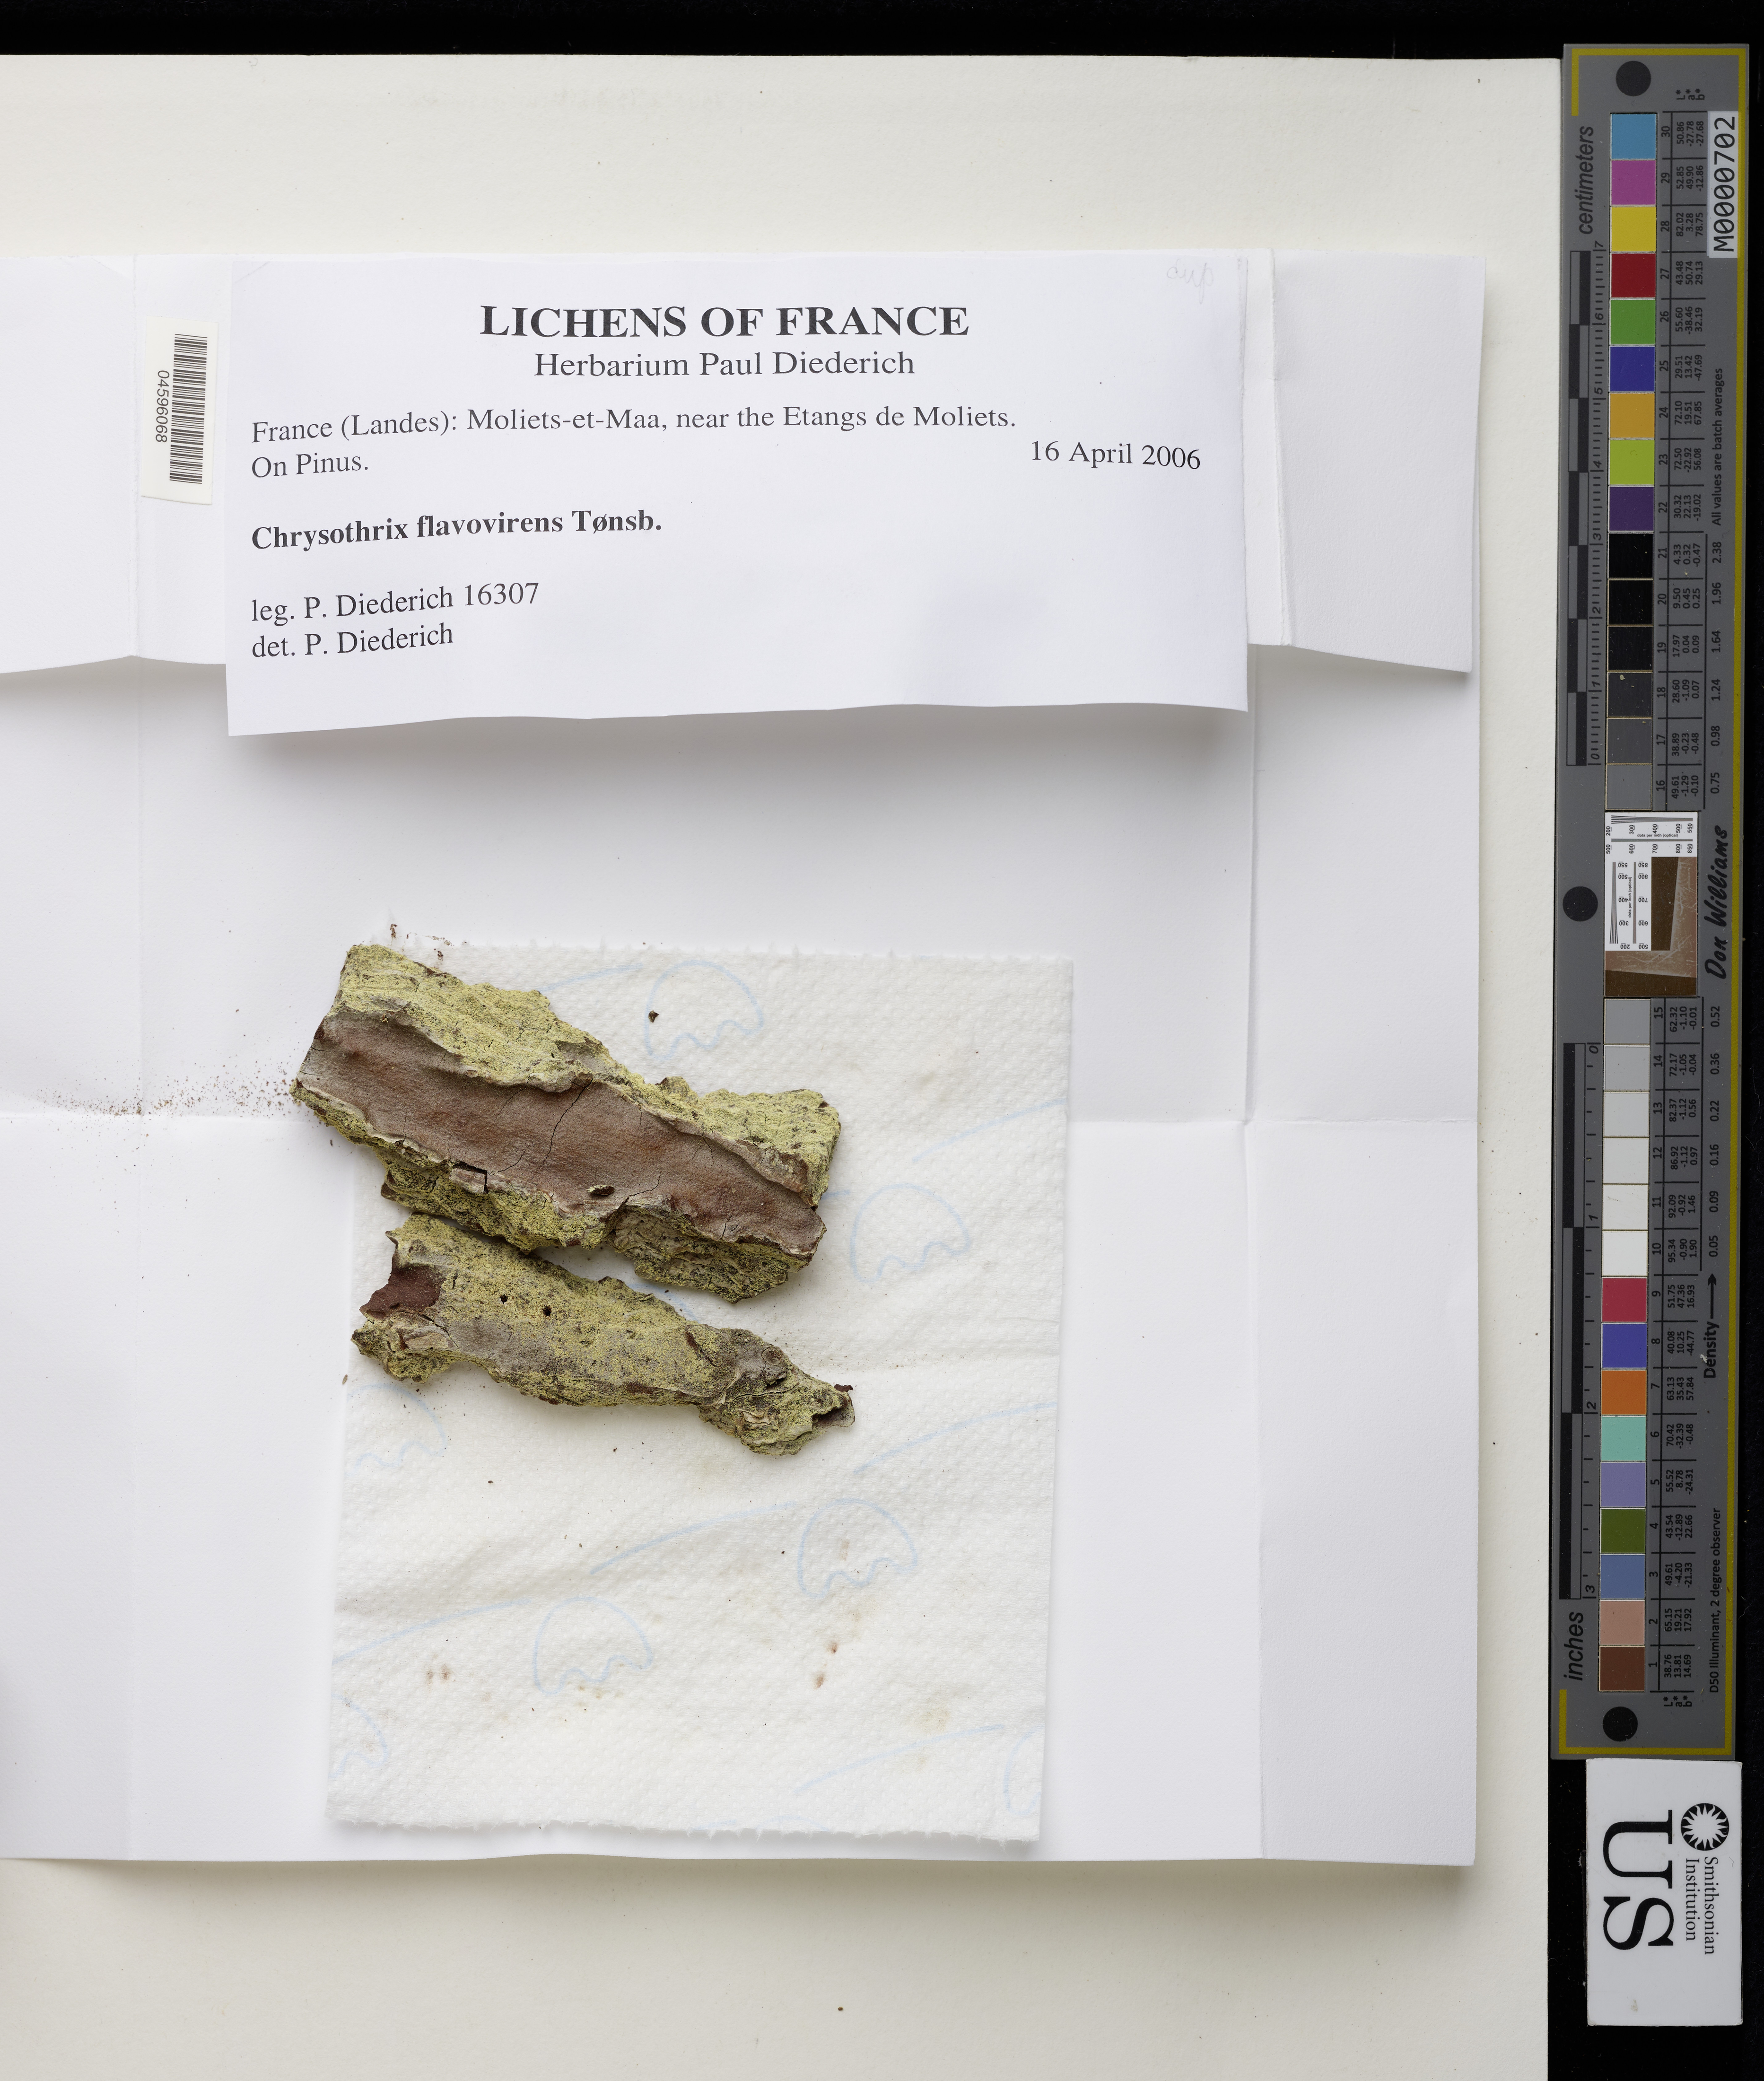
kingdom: Fungi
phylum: Ascomycota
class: Arthoniomycetes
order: Arthoniales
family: Chrysotrichaceae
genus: Chrysothrix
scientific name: Chrysothrix flavovirens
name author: Tønsberg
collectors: P. Diederich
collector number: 16307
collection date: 2006-04-16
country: France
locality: France (Landes): Moliets-et-Maa, near the Etangs de Moliets.